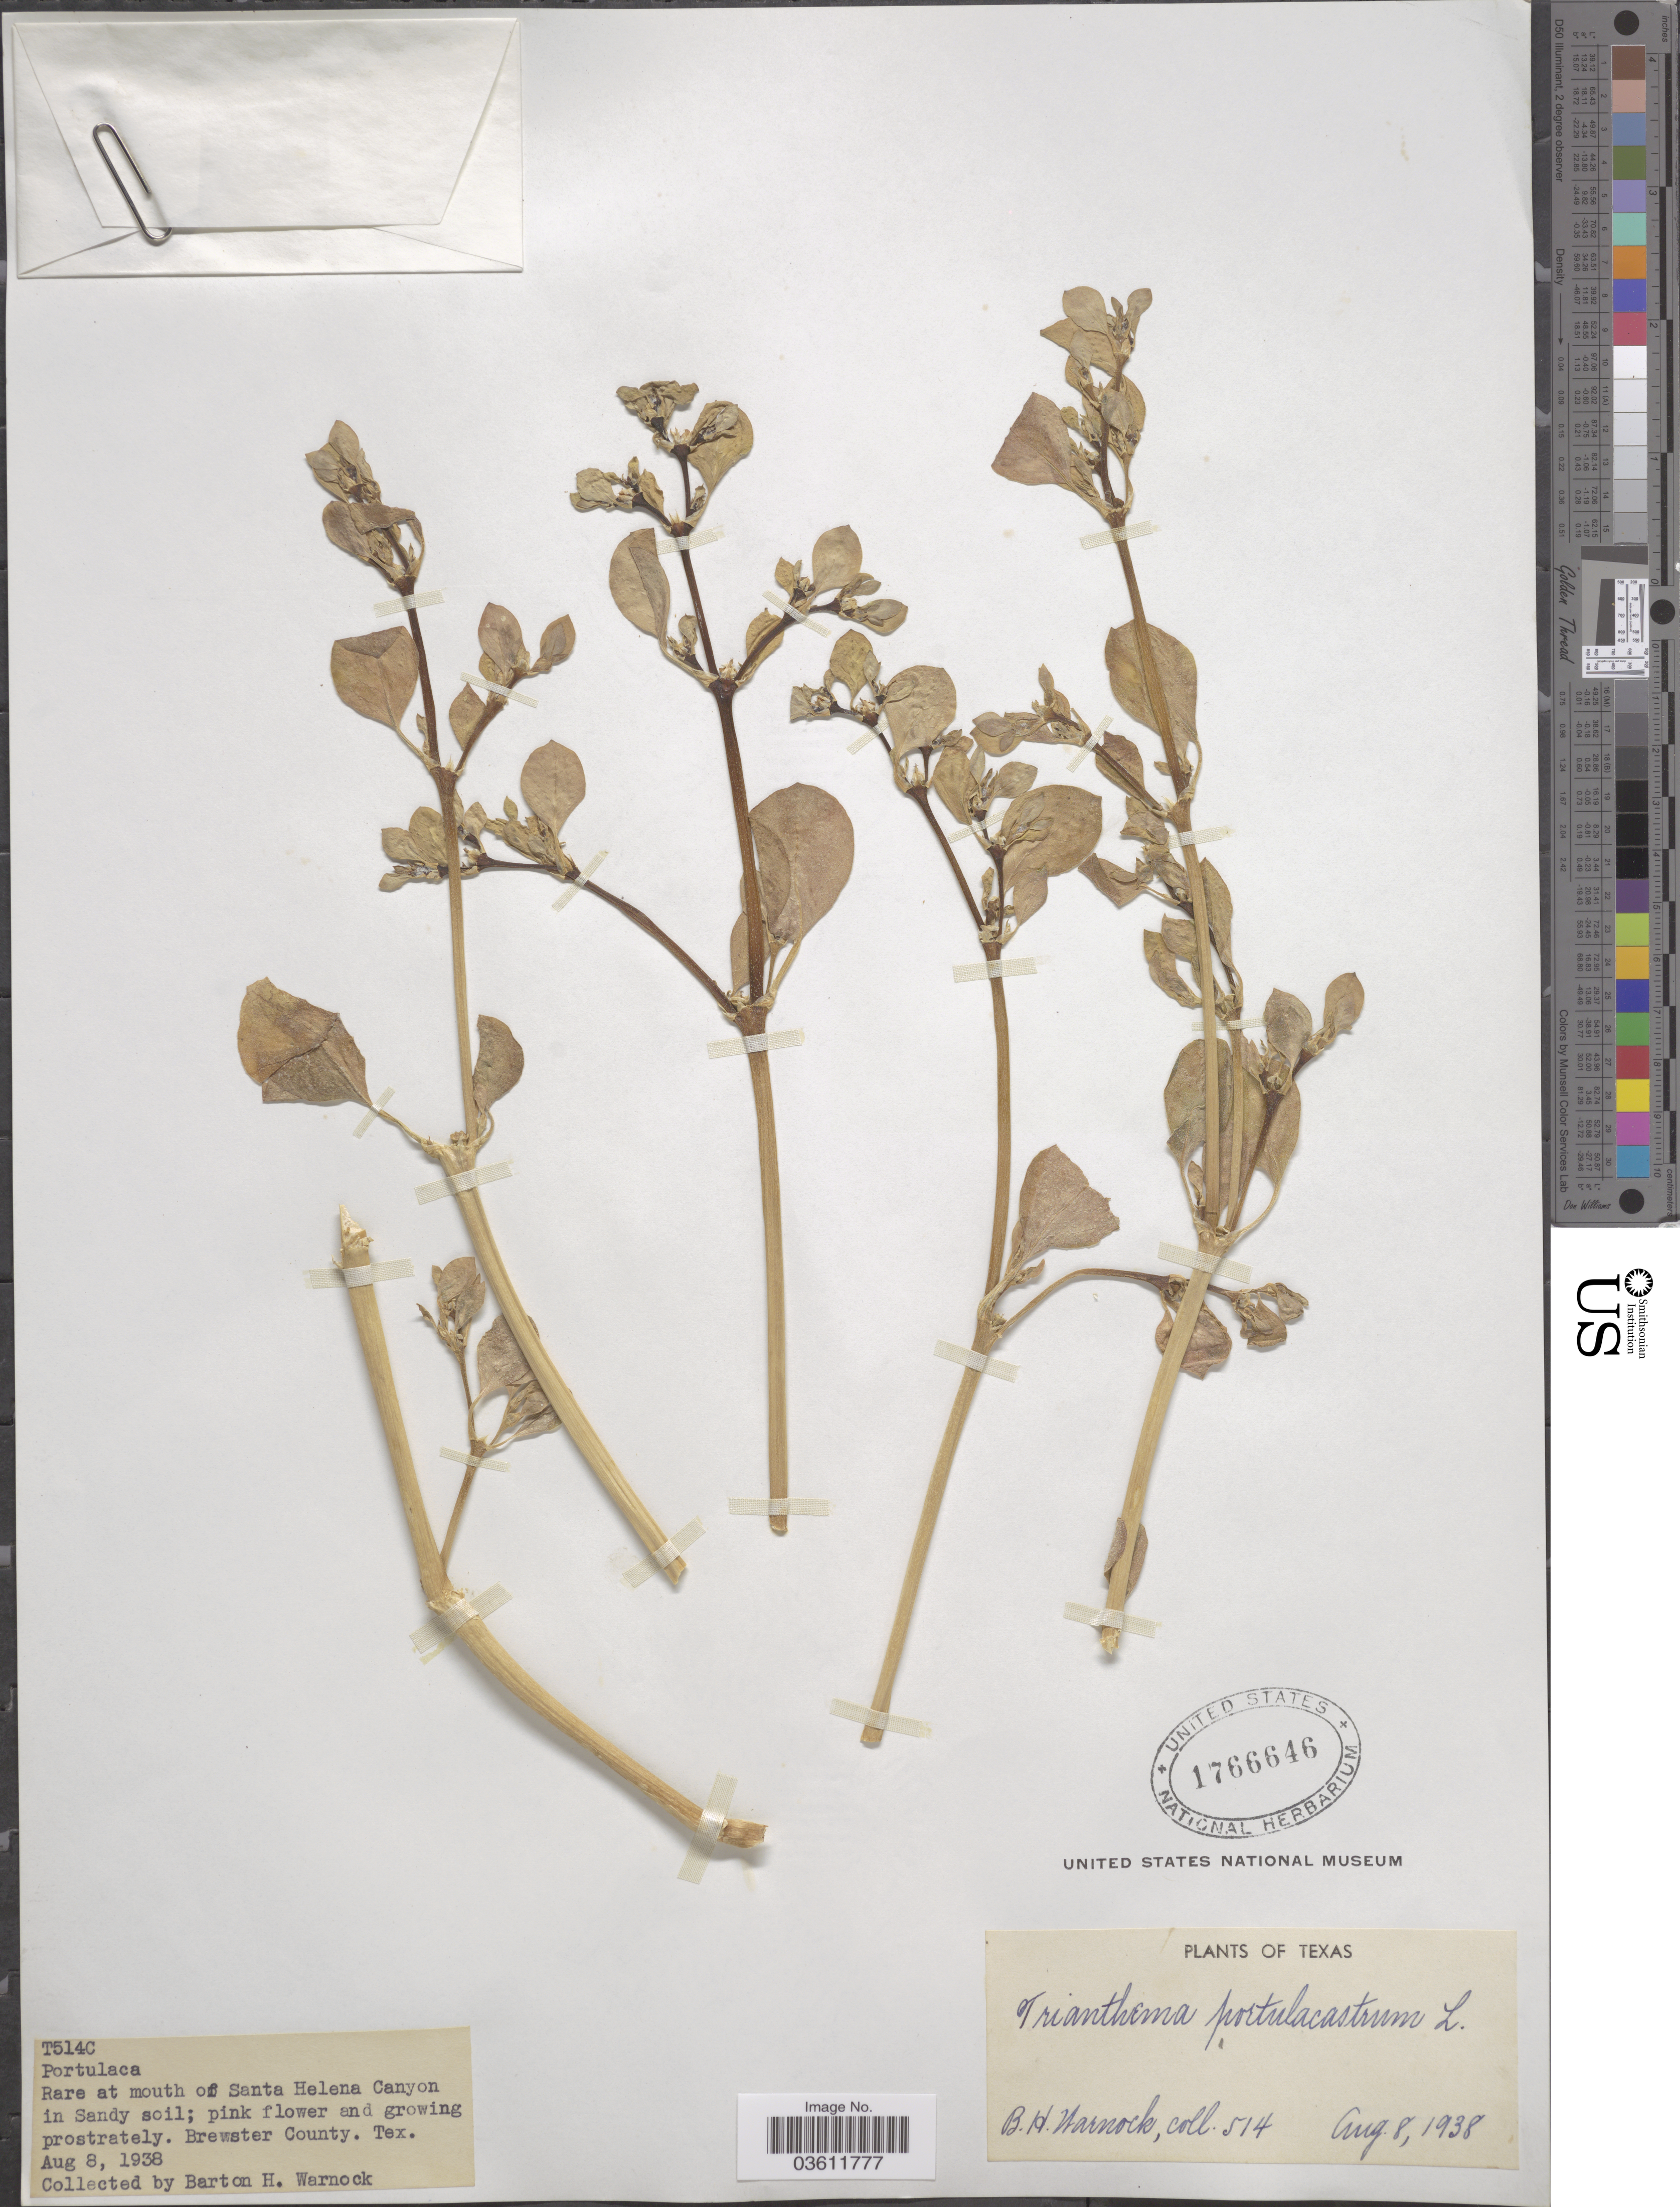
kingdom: Plantae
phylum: Tracheophyta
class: Magnoliopsida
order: Caryophyllales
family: Aizoaceae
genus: Trianthema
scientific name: Trianthema portulacastrum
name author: L.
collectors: B. H. Warnock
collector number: T514C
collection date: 1938-08-08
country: United States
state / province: Texas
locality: Rare at mouth of Santa Helena Canyon. Brewster County.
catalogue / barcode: US 1766646